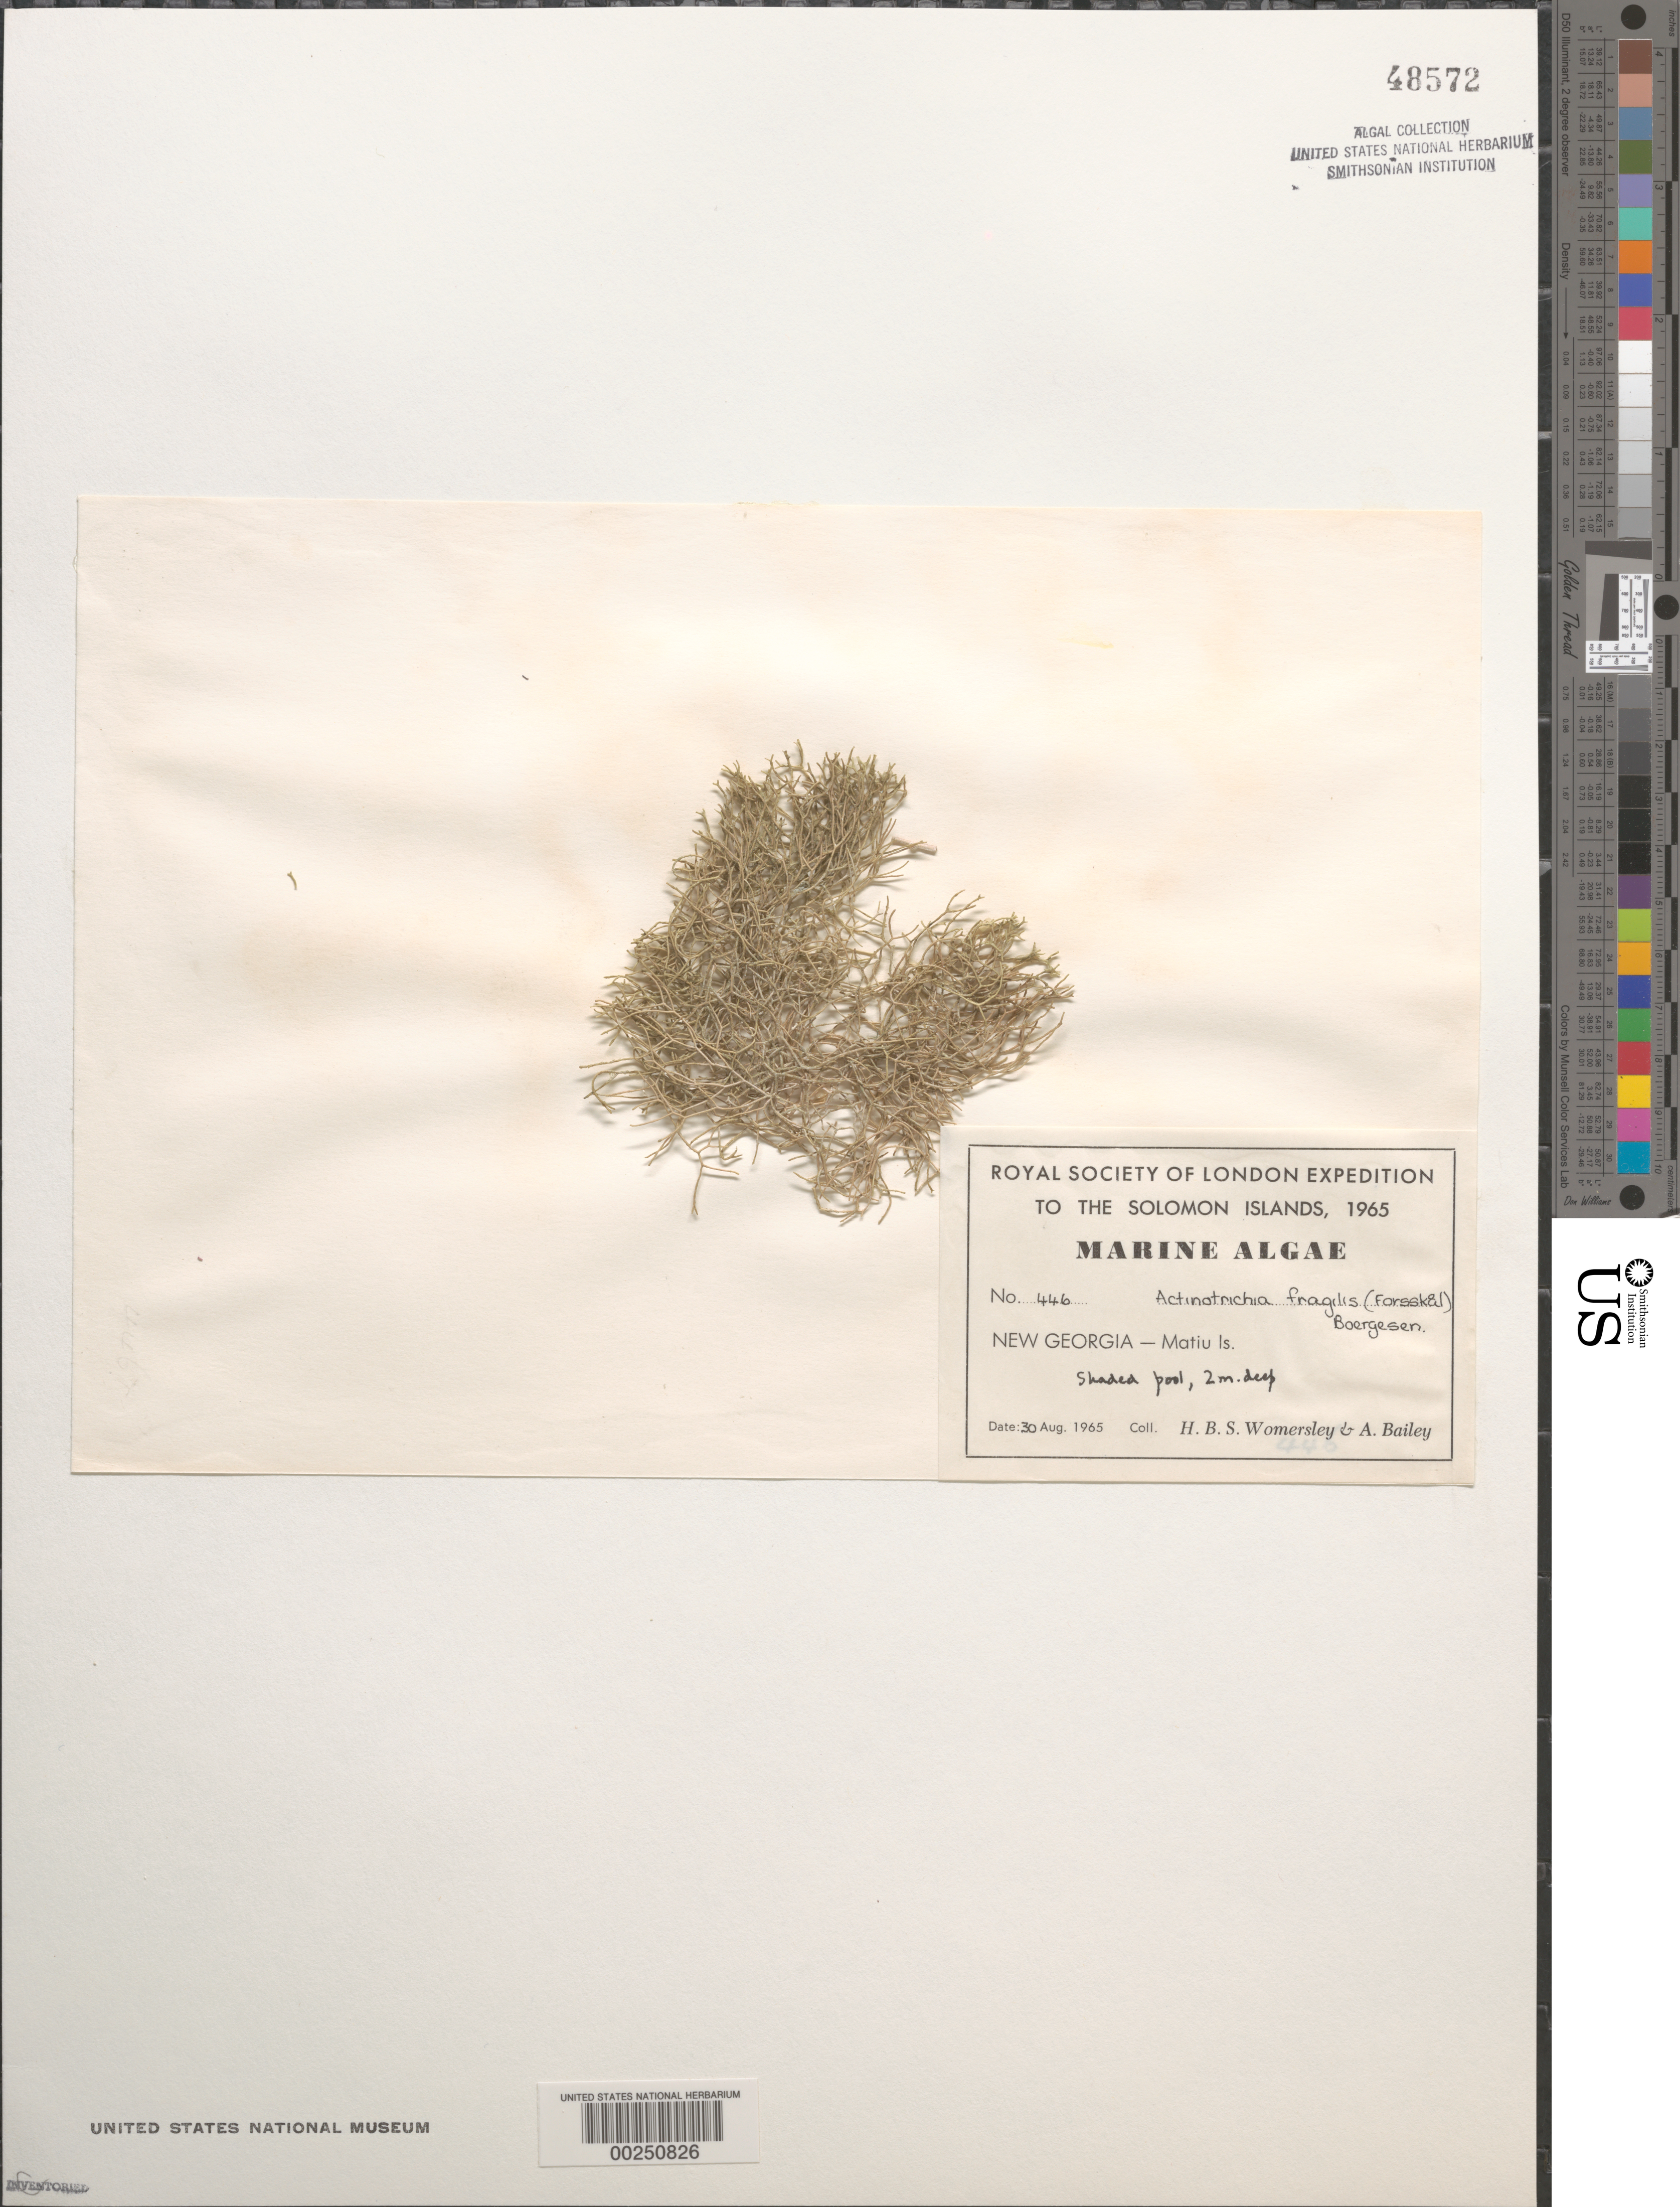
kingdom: Plantae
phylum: Rhodophyta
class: Florideophyceae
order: Nemaliales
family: Galaxauraceae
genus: Actinotrichia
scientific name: Actinotrichia fragilis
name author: (Forssk.) Børgesen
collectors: H. B. S. Womersley & A. Bailey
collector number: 446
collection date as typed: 30 Aug 1965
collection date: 1965-08-30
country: Solomon Islands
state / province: Western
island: Matiu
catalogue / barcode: US 48572